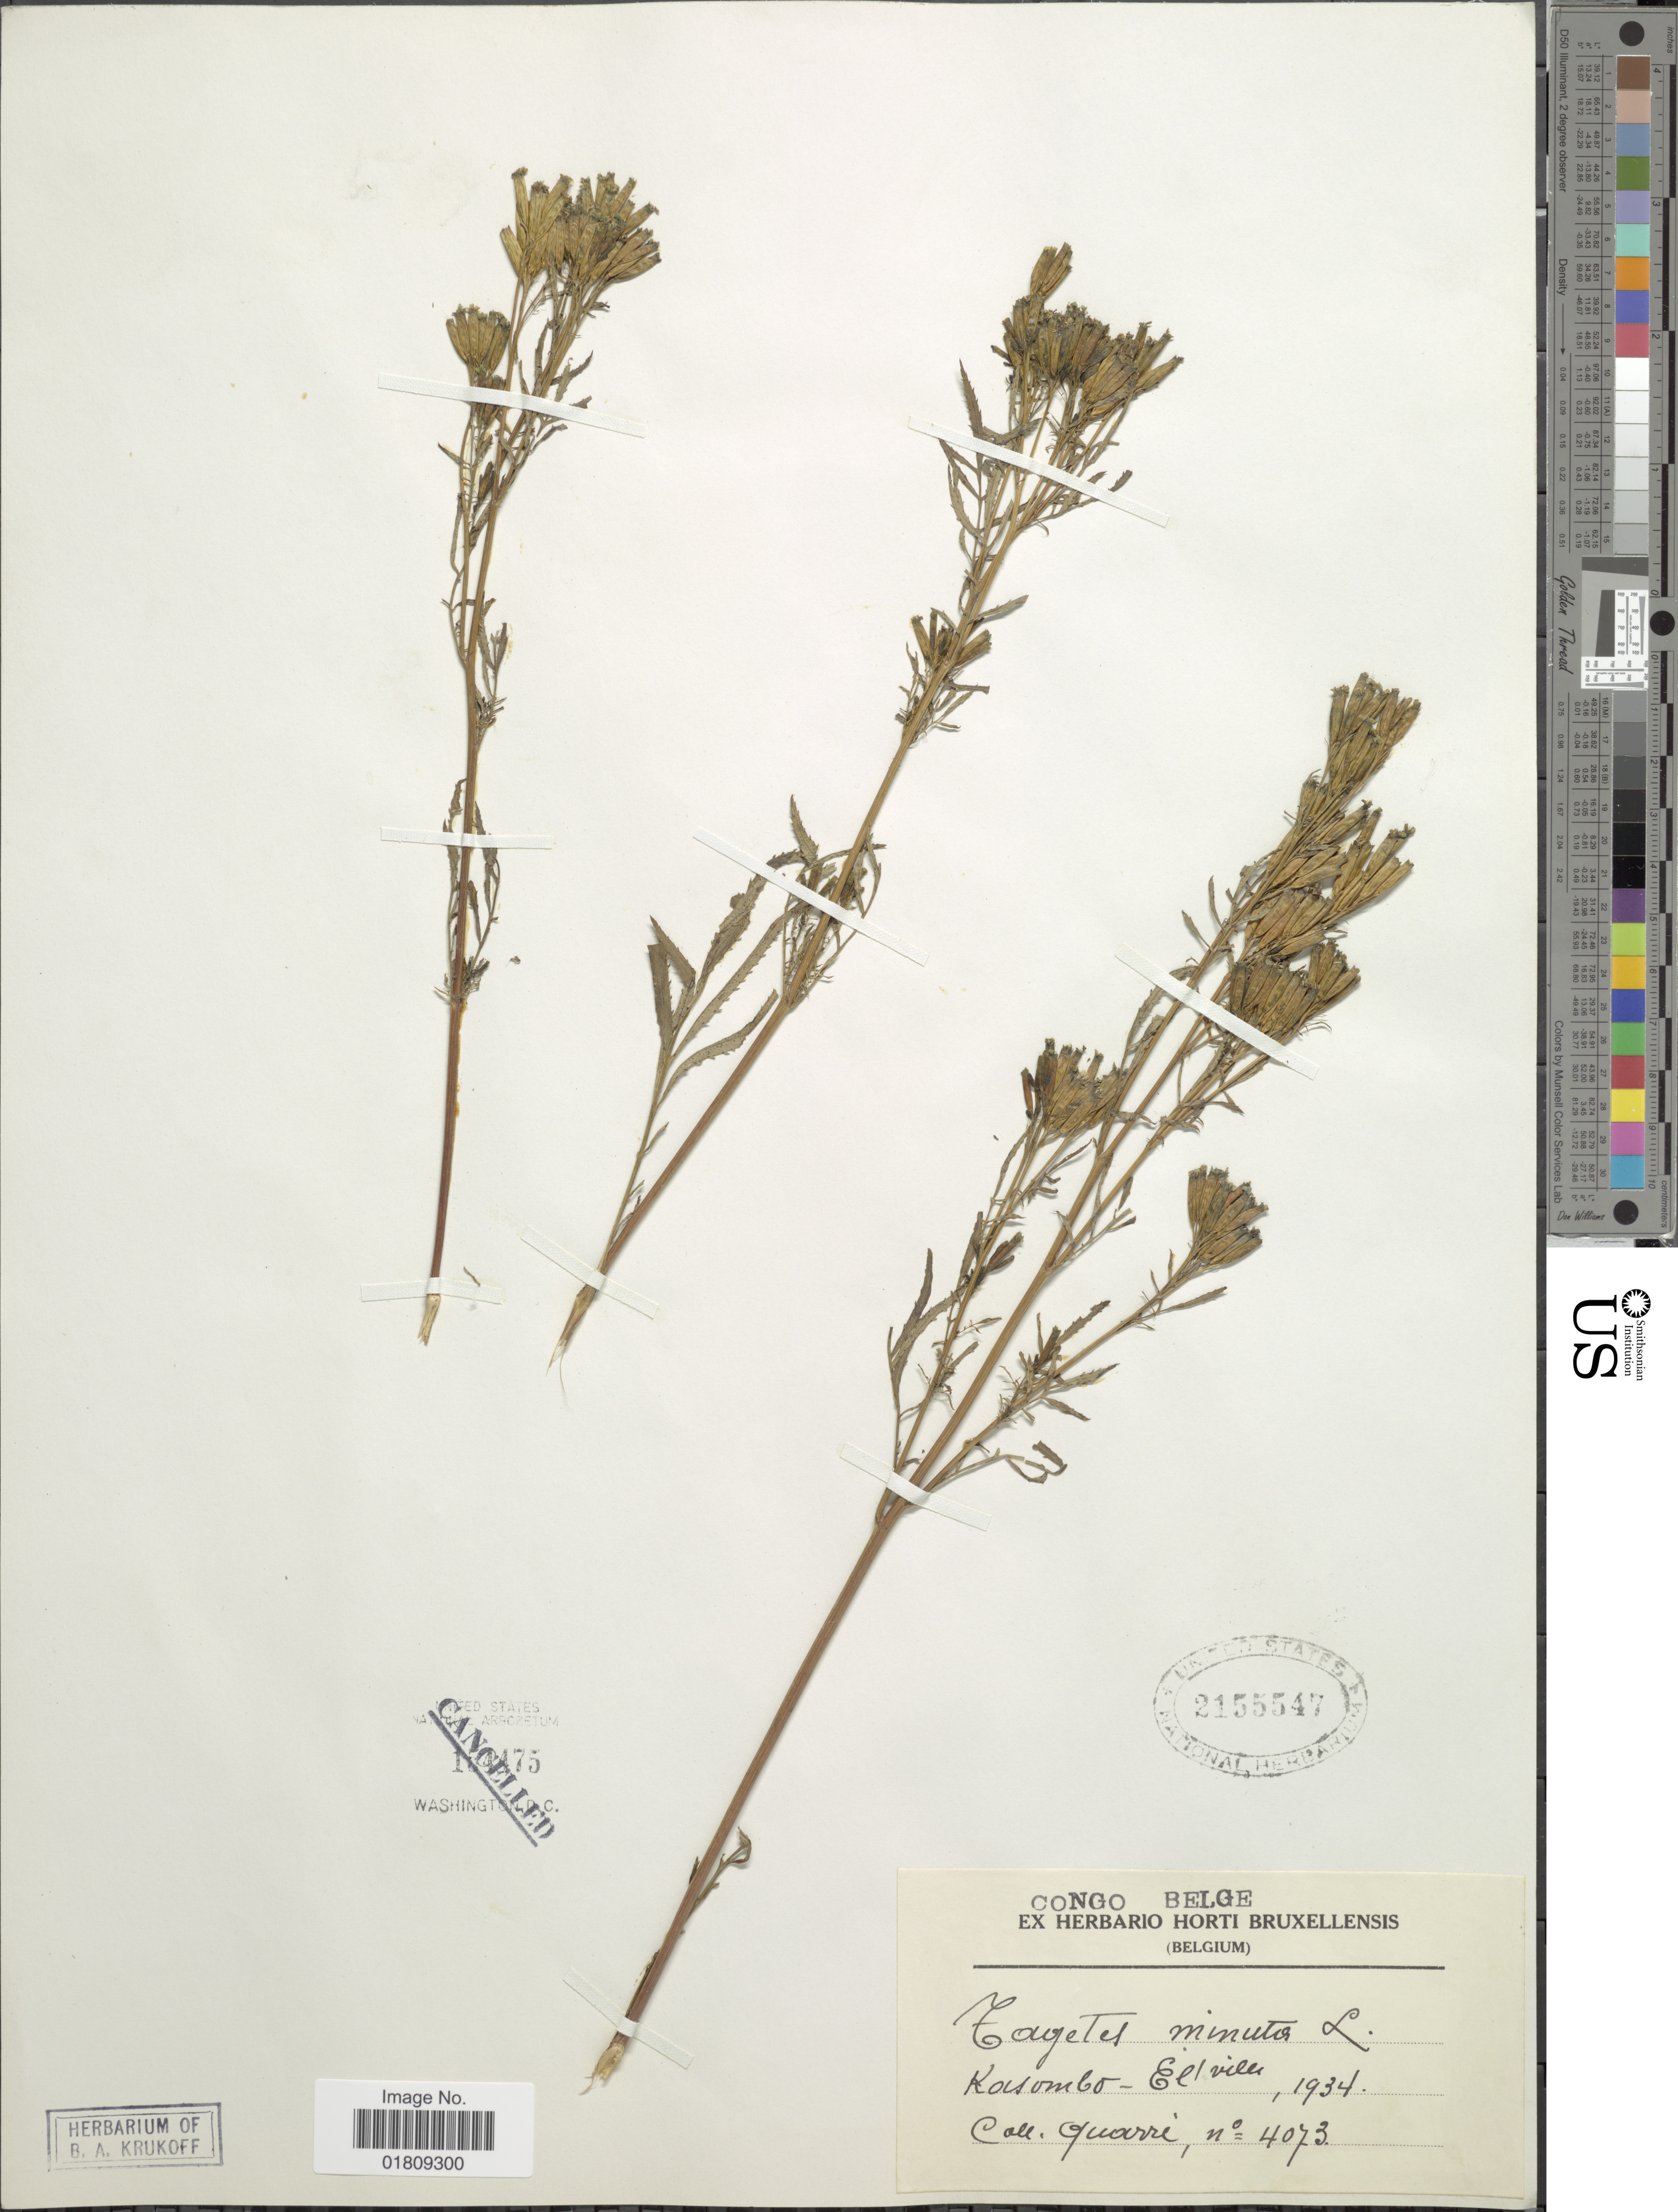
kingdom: Plantae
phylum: Tracheophyta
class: Magnoliopsida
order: Asterales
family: Asteraceae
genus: Tagetes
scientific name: Tagetes minuta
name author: L.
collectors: -. Quarre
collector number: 4073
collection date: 1934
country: Congo, Democratic Republic of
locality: Congo Belge, Kasombo-El ville [interpreted]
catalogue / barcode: US 2155547